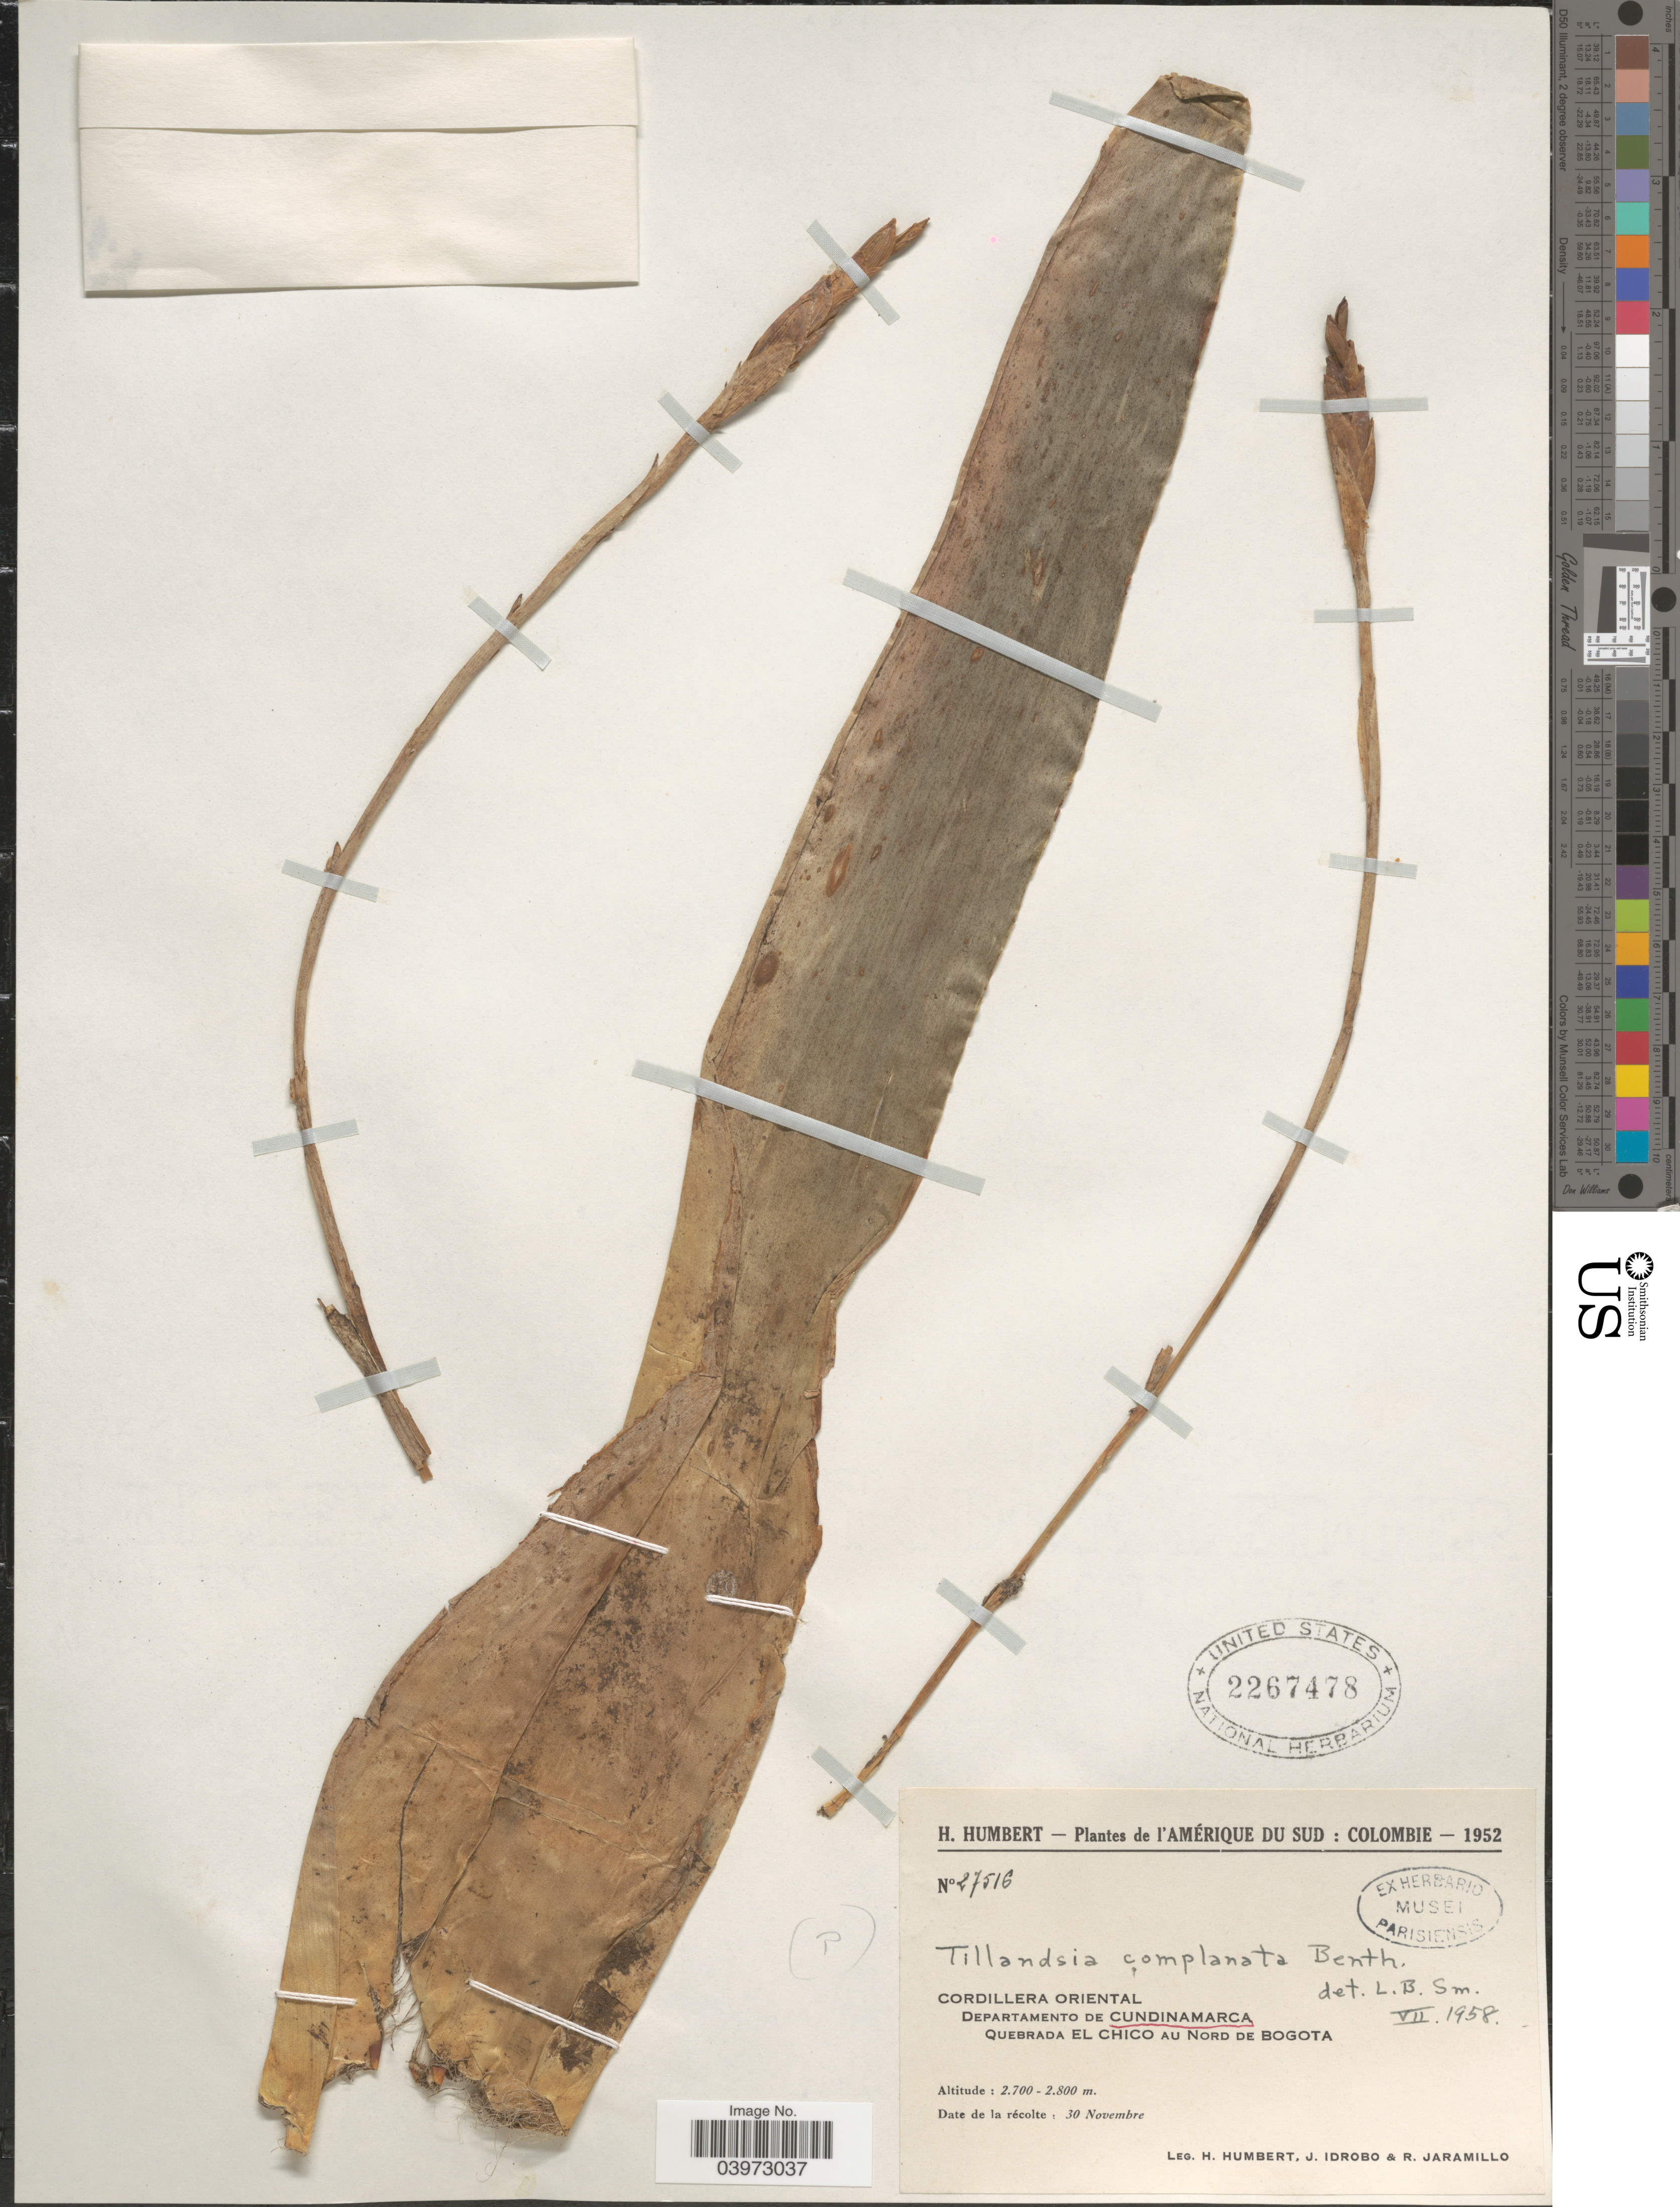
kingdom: Plantae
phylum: Tracheophyta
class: Liliopsida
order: Poales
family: Bromeliaceae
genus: Tillandsia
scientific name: Tillandsia complanata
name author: Benth.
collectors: H. Humbert, J. M. Idrobo & R. Jaramillo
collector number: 27516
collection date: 1952-11-30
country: Colombia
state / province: Cundinamarca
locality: Cordillera Oriental. Departamento de Cundinamarca. Quebrada El Chico au Nord de Bogota.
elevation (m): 2700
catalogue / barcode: US 2267478